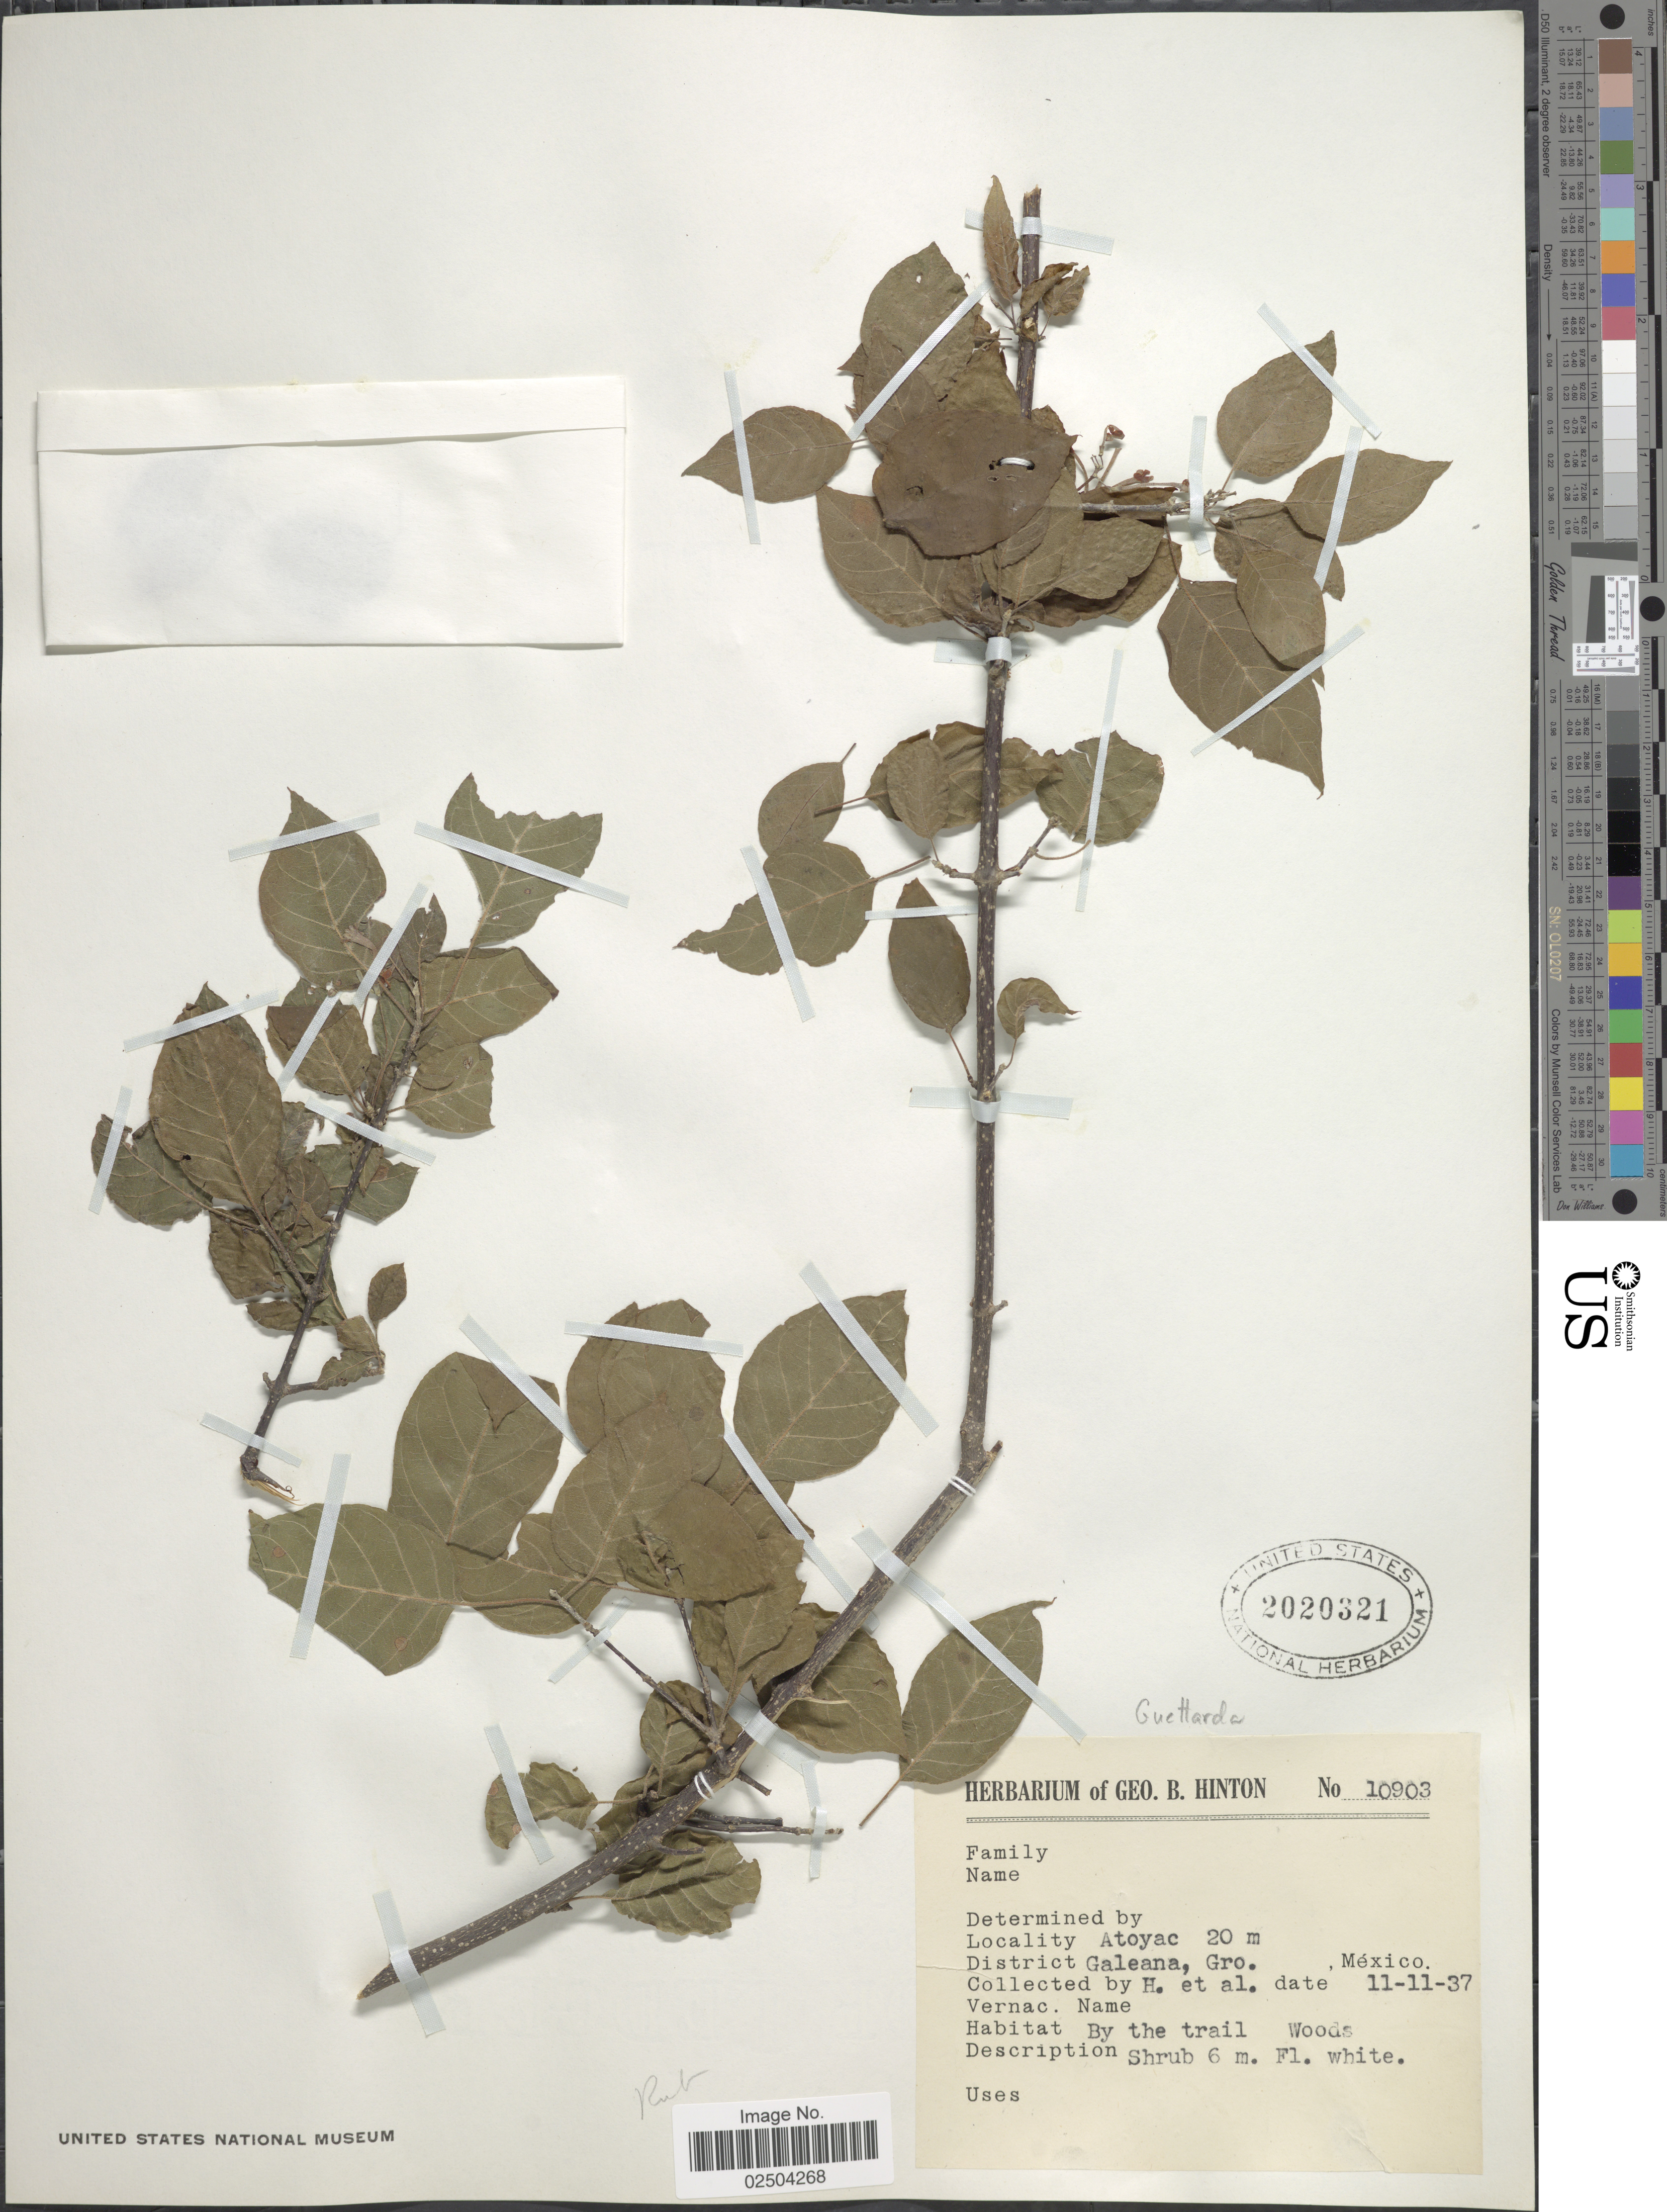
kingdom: Plantae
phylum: Tracheophyta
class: Magnoliopsida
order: Gentianales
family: Rubiaceae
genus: Guettarda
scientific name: Guettarda sp.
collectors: G. B. Hinton & et al.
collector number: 10903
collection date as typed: Transcribed d/m/y: 11/11/37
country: Mexico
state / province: Guerrero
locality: Atoyac, District Galeana, Gro., Mexico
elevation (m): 20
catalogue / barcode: US 2020321